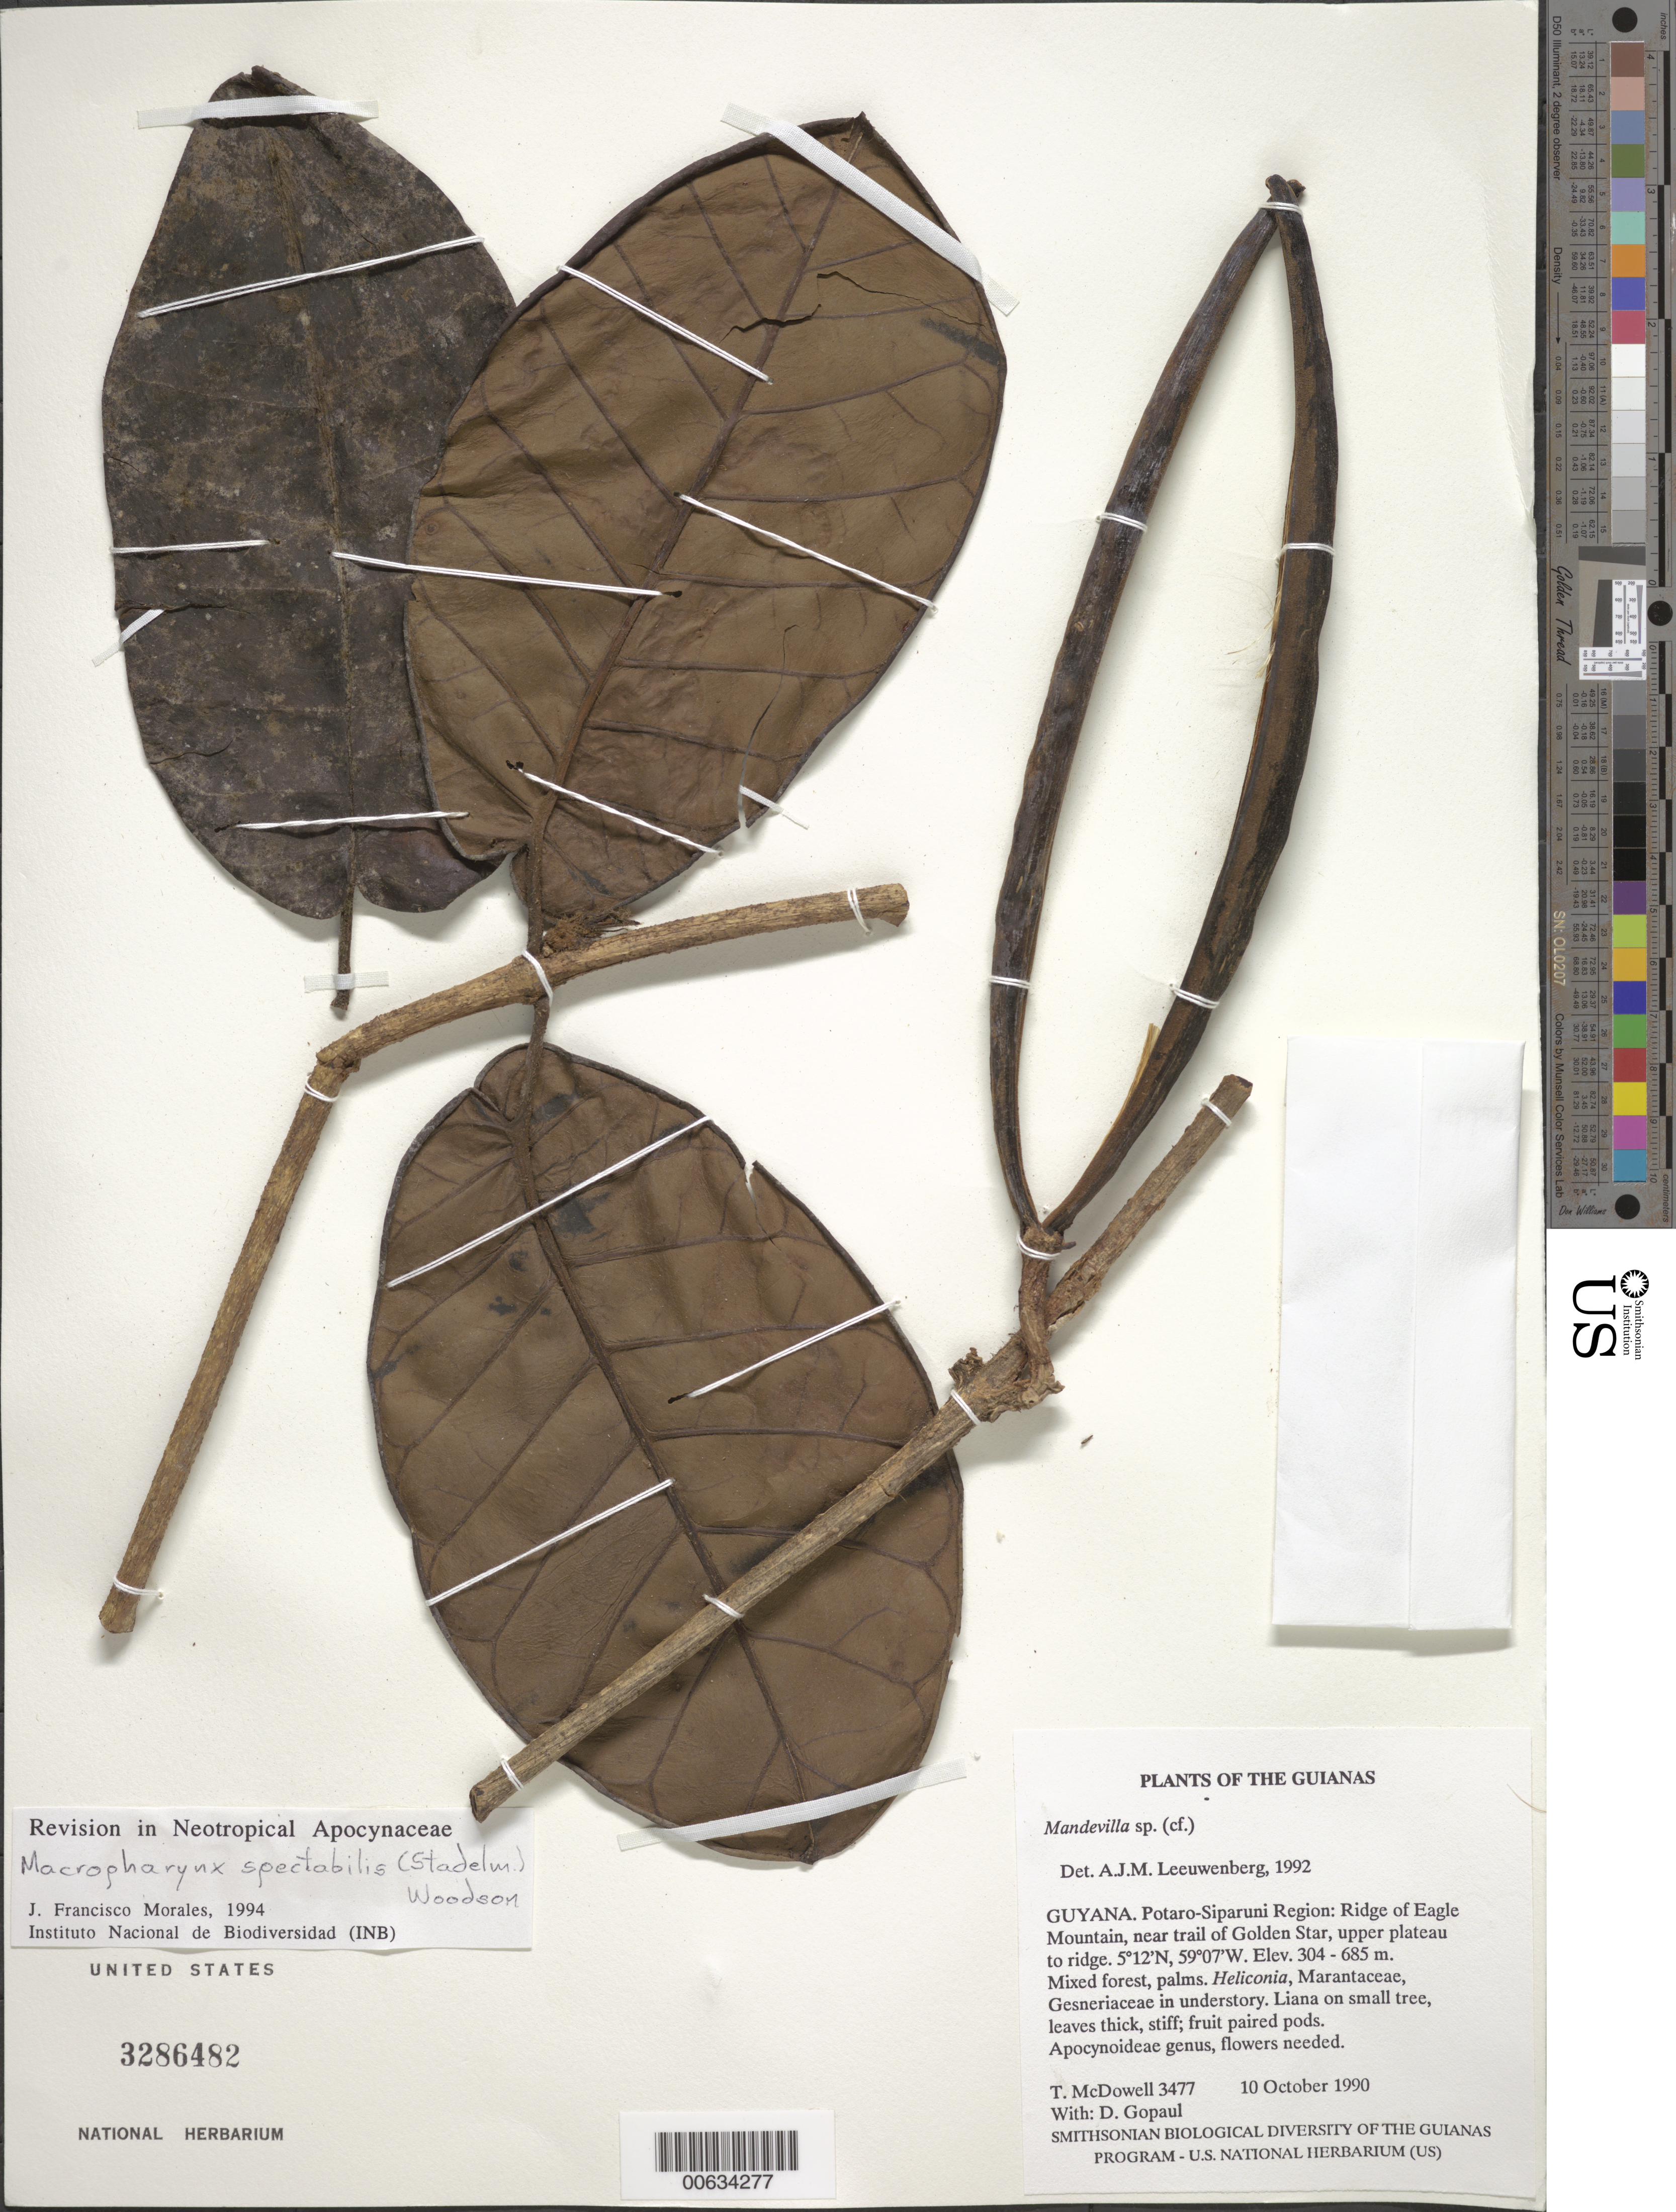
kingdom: Plantae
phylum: Tracheophyta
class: Magnoliopsida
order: Gentianales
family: Apocynaceae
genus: Macropharynx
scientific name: Macropharynx spectabilis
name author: (Stadelm.) Woodson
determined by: Morales, J. F.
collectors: T. McDowell & D. Gopaul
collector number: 3477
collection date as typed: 10 October 1990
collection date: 1990-10-10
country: Guyana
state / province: Potaro-Siparuni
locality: Ridge of Eagle Mountain, near trail of Golden Star, upper plateau to ridge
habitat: Mixed forest, palms. Heliconia, Marantaceae, Gesneriaceae in understory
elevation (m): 304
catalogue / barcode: US 3286482